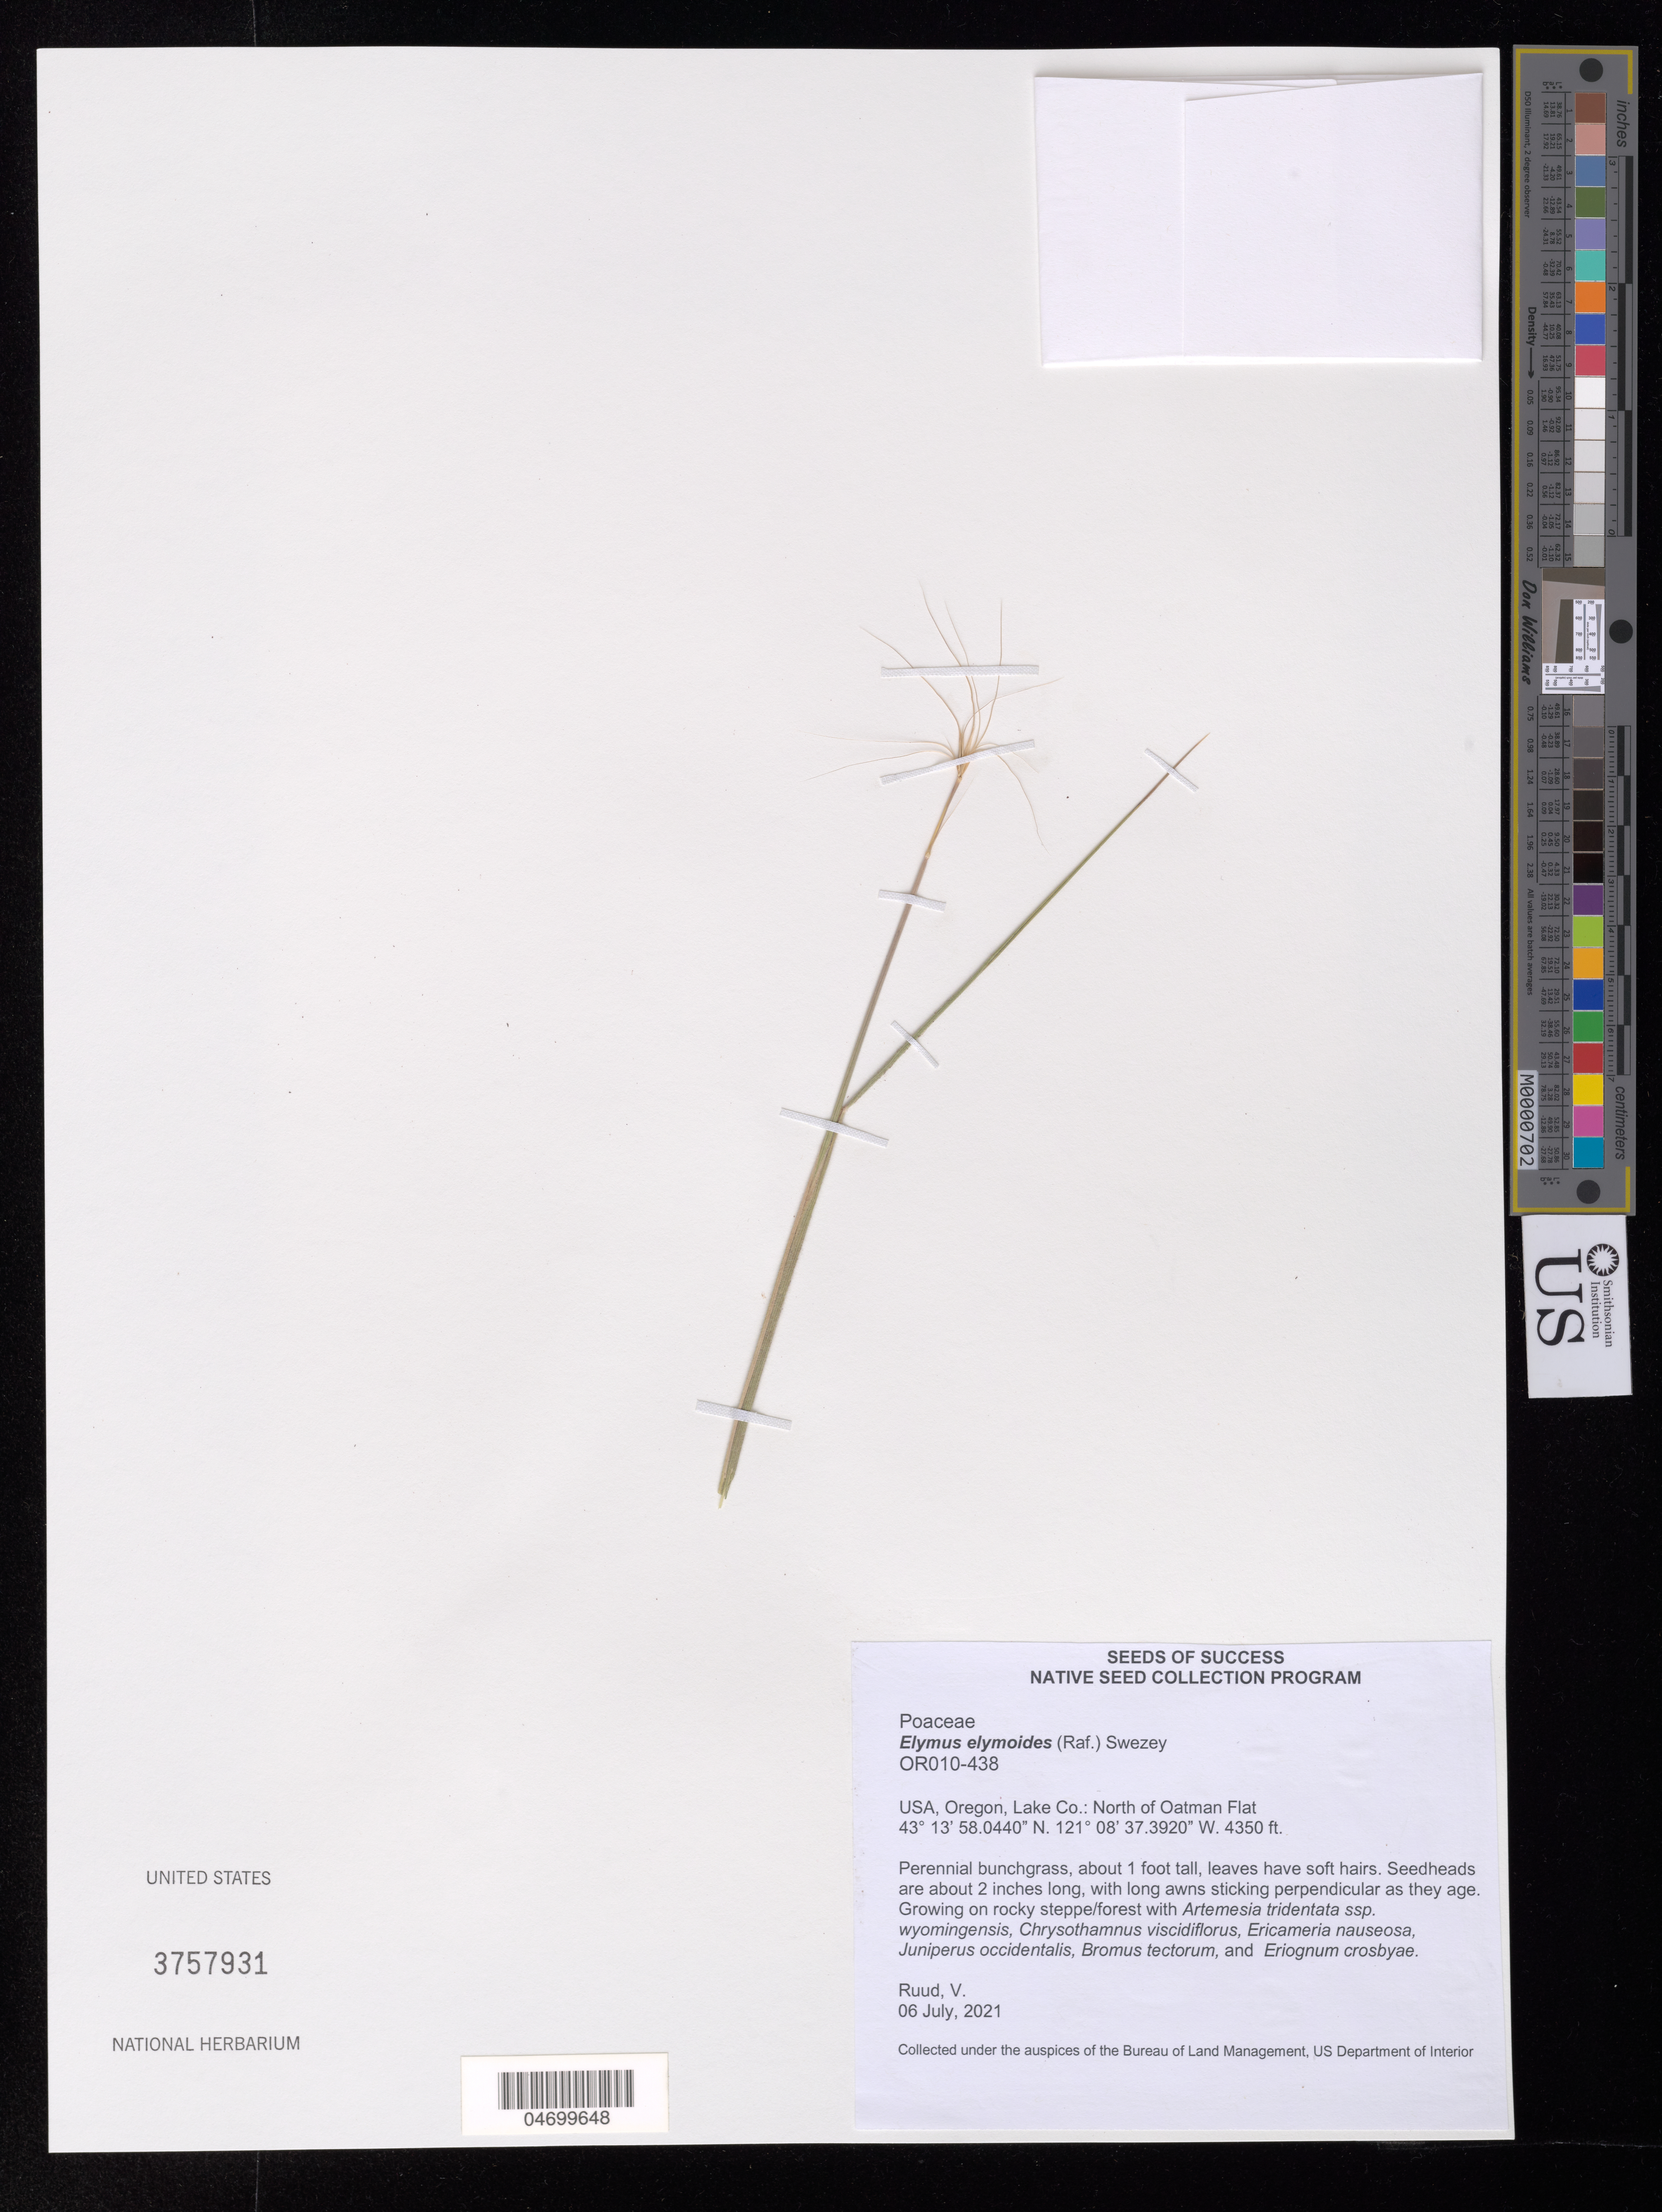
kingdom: Plantae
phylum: Tracheophyta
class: Liliopsida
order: Poales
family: Poaceae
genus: Elymus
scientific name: Elymus elymoides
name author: (Raf.) Swezey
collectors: V. Ruud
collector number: OR010-438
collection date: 2021-07-06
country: United States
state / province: Oregon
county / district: Lake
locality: North Oatman Flat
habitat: Rocky steppe/forest with Artemisia tridentata, Juniperus occidentalis, Bromus tectorum, etc.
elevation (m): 1326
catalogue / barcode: US 3757931